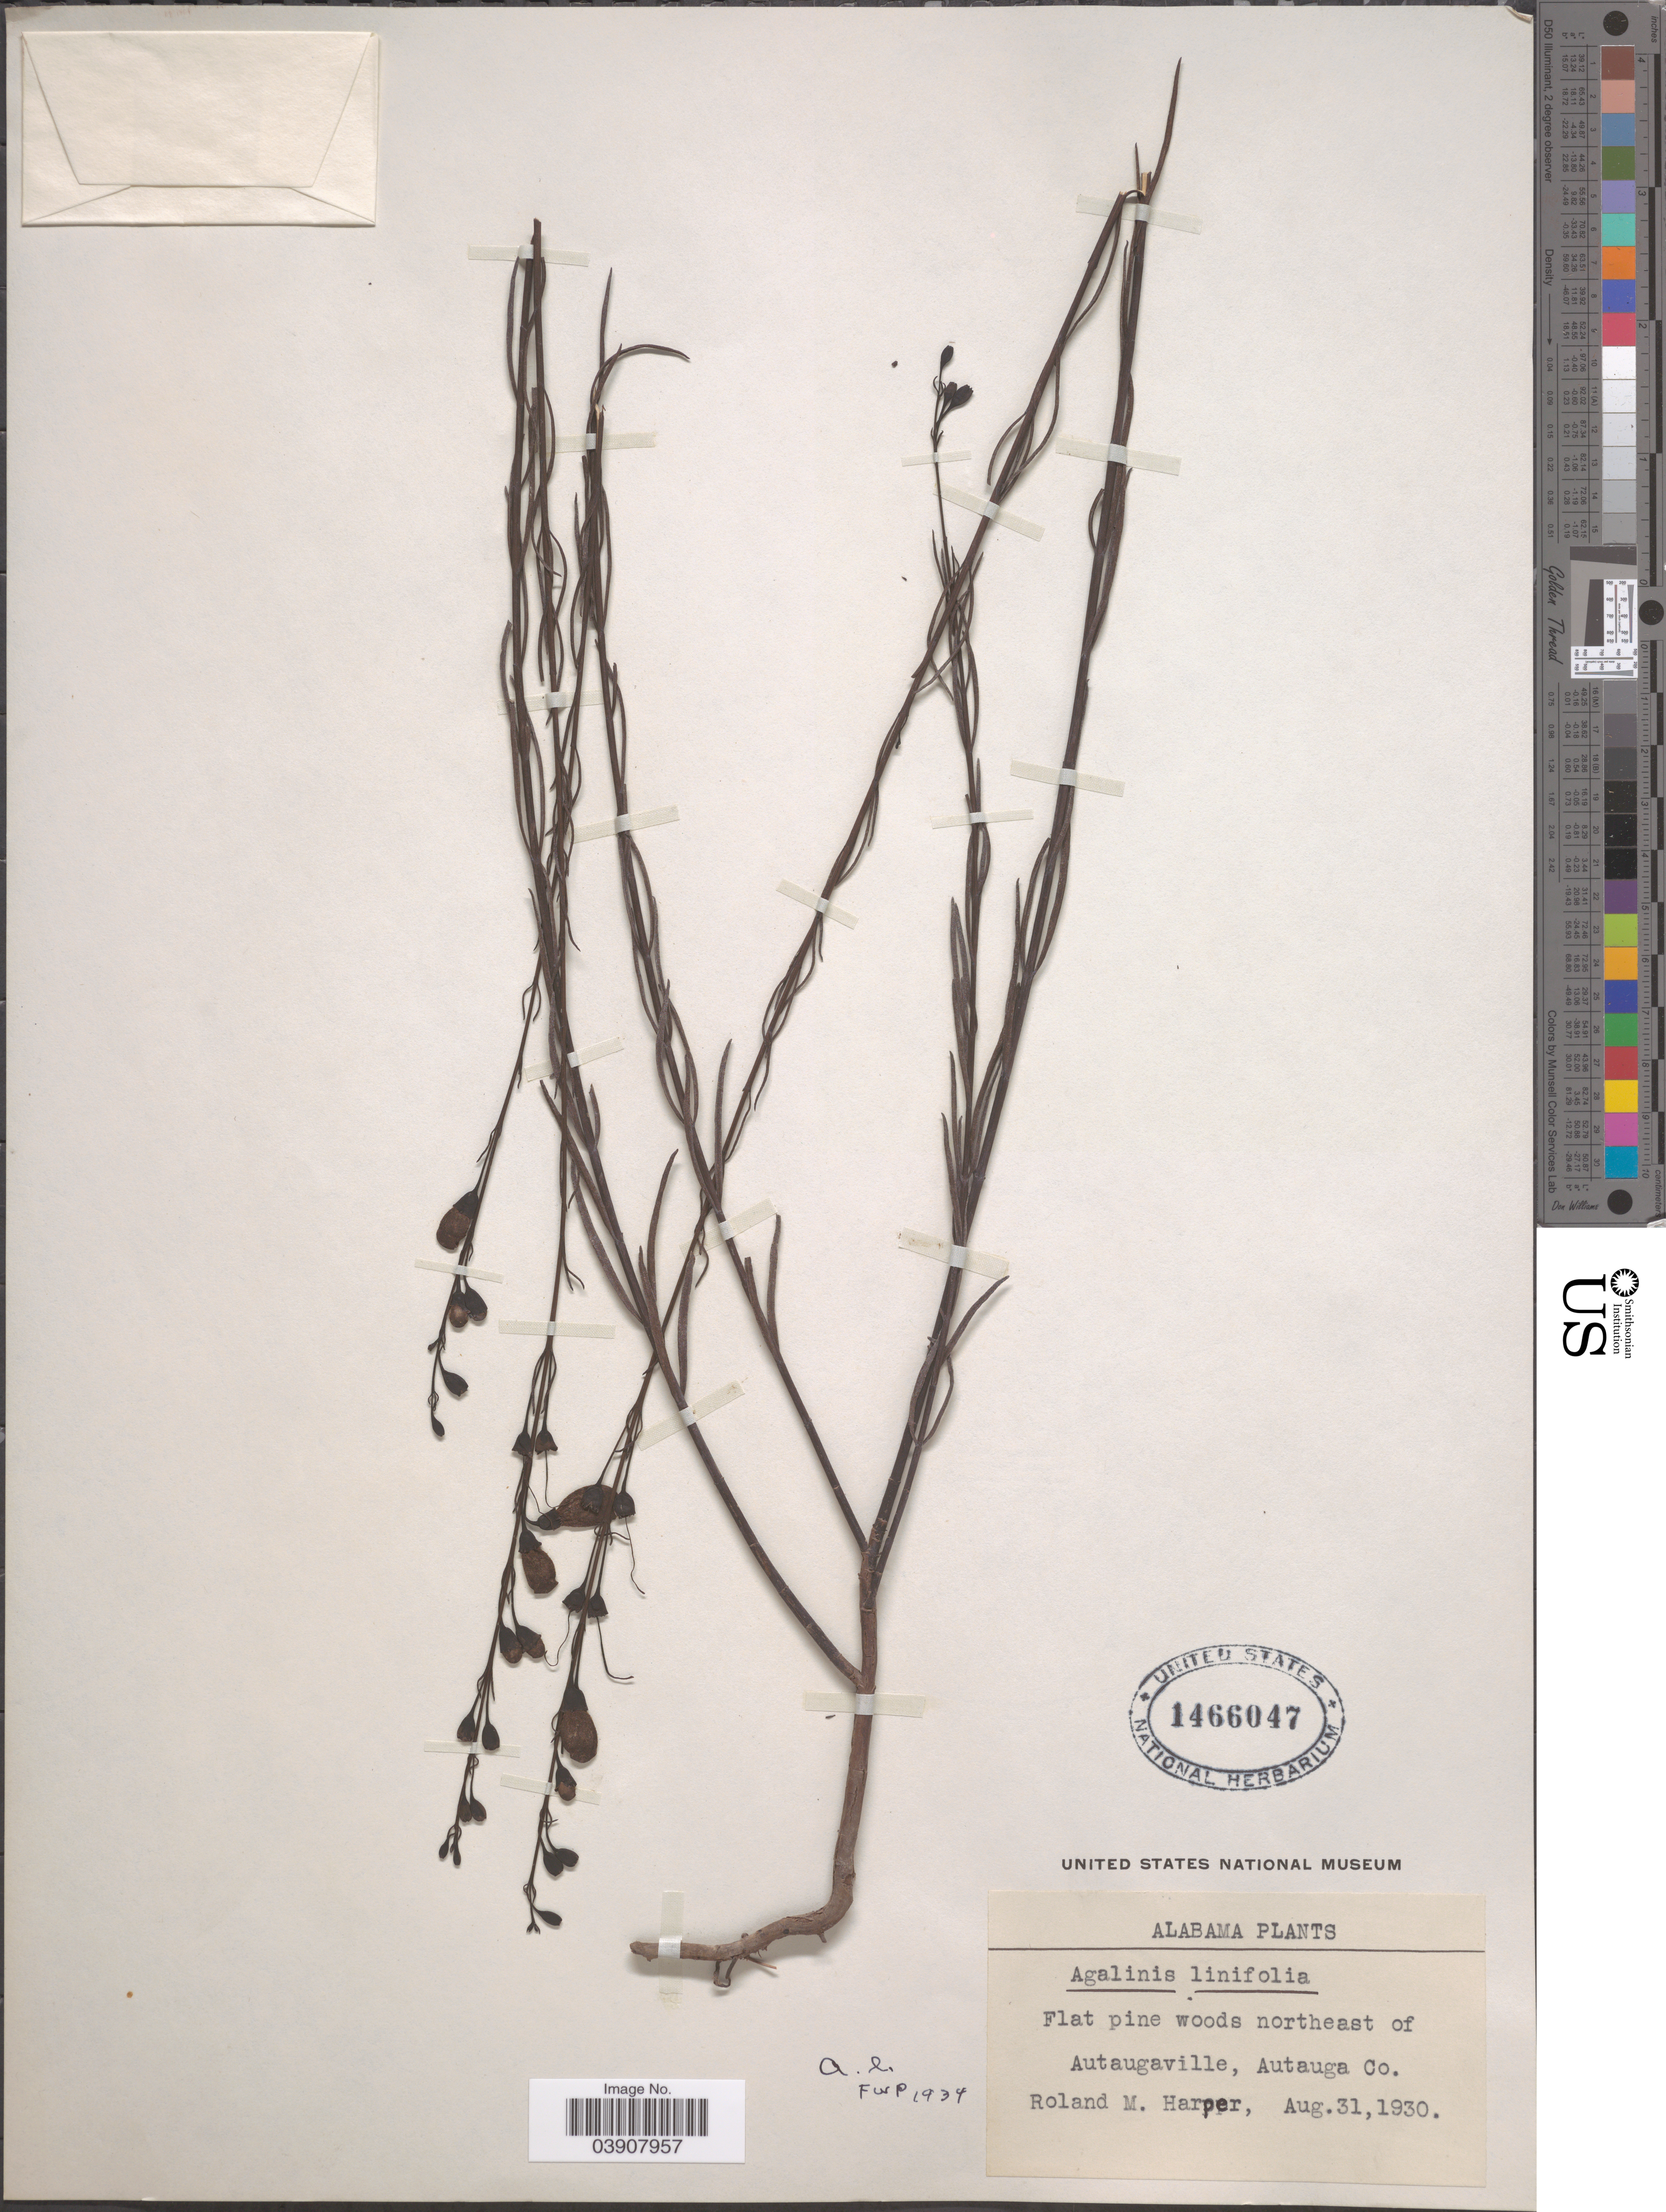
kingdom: Plantae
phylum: Tracheophyta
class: Magnoliopsida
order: Lamiales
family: Orobanchaceae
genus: Agalinis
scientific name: Agalinis linifolia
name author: (Nutt.) Britton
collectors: R. M. Harper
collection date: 1930-08-31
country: United States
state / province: Alabama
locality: Autaugaville, Autauga Co.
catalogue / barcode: US 1466047